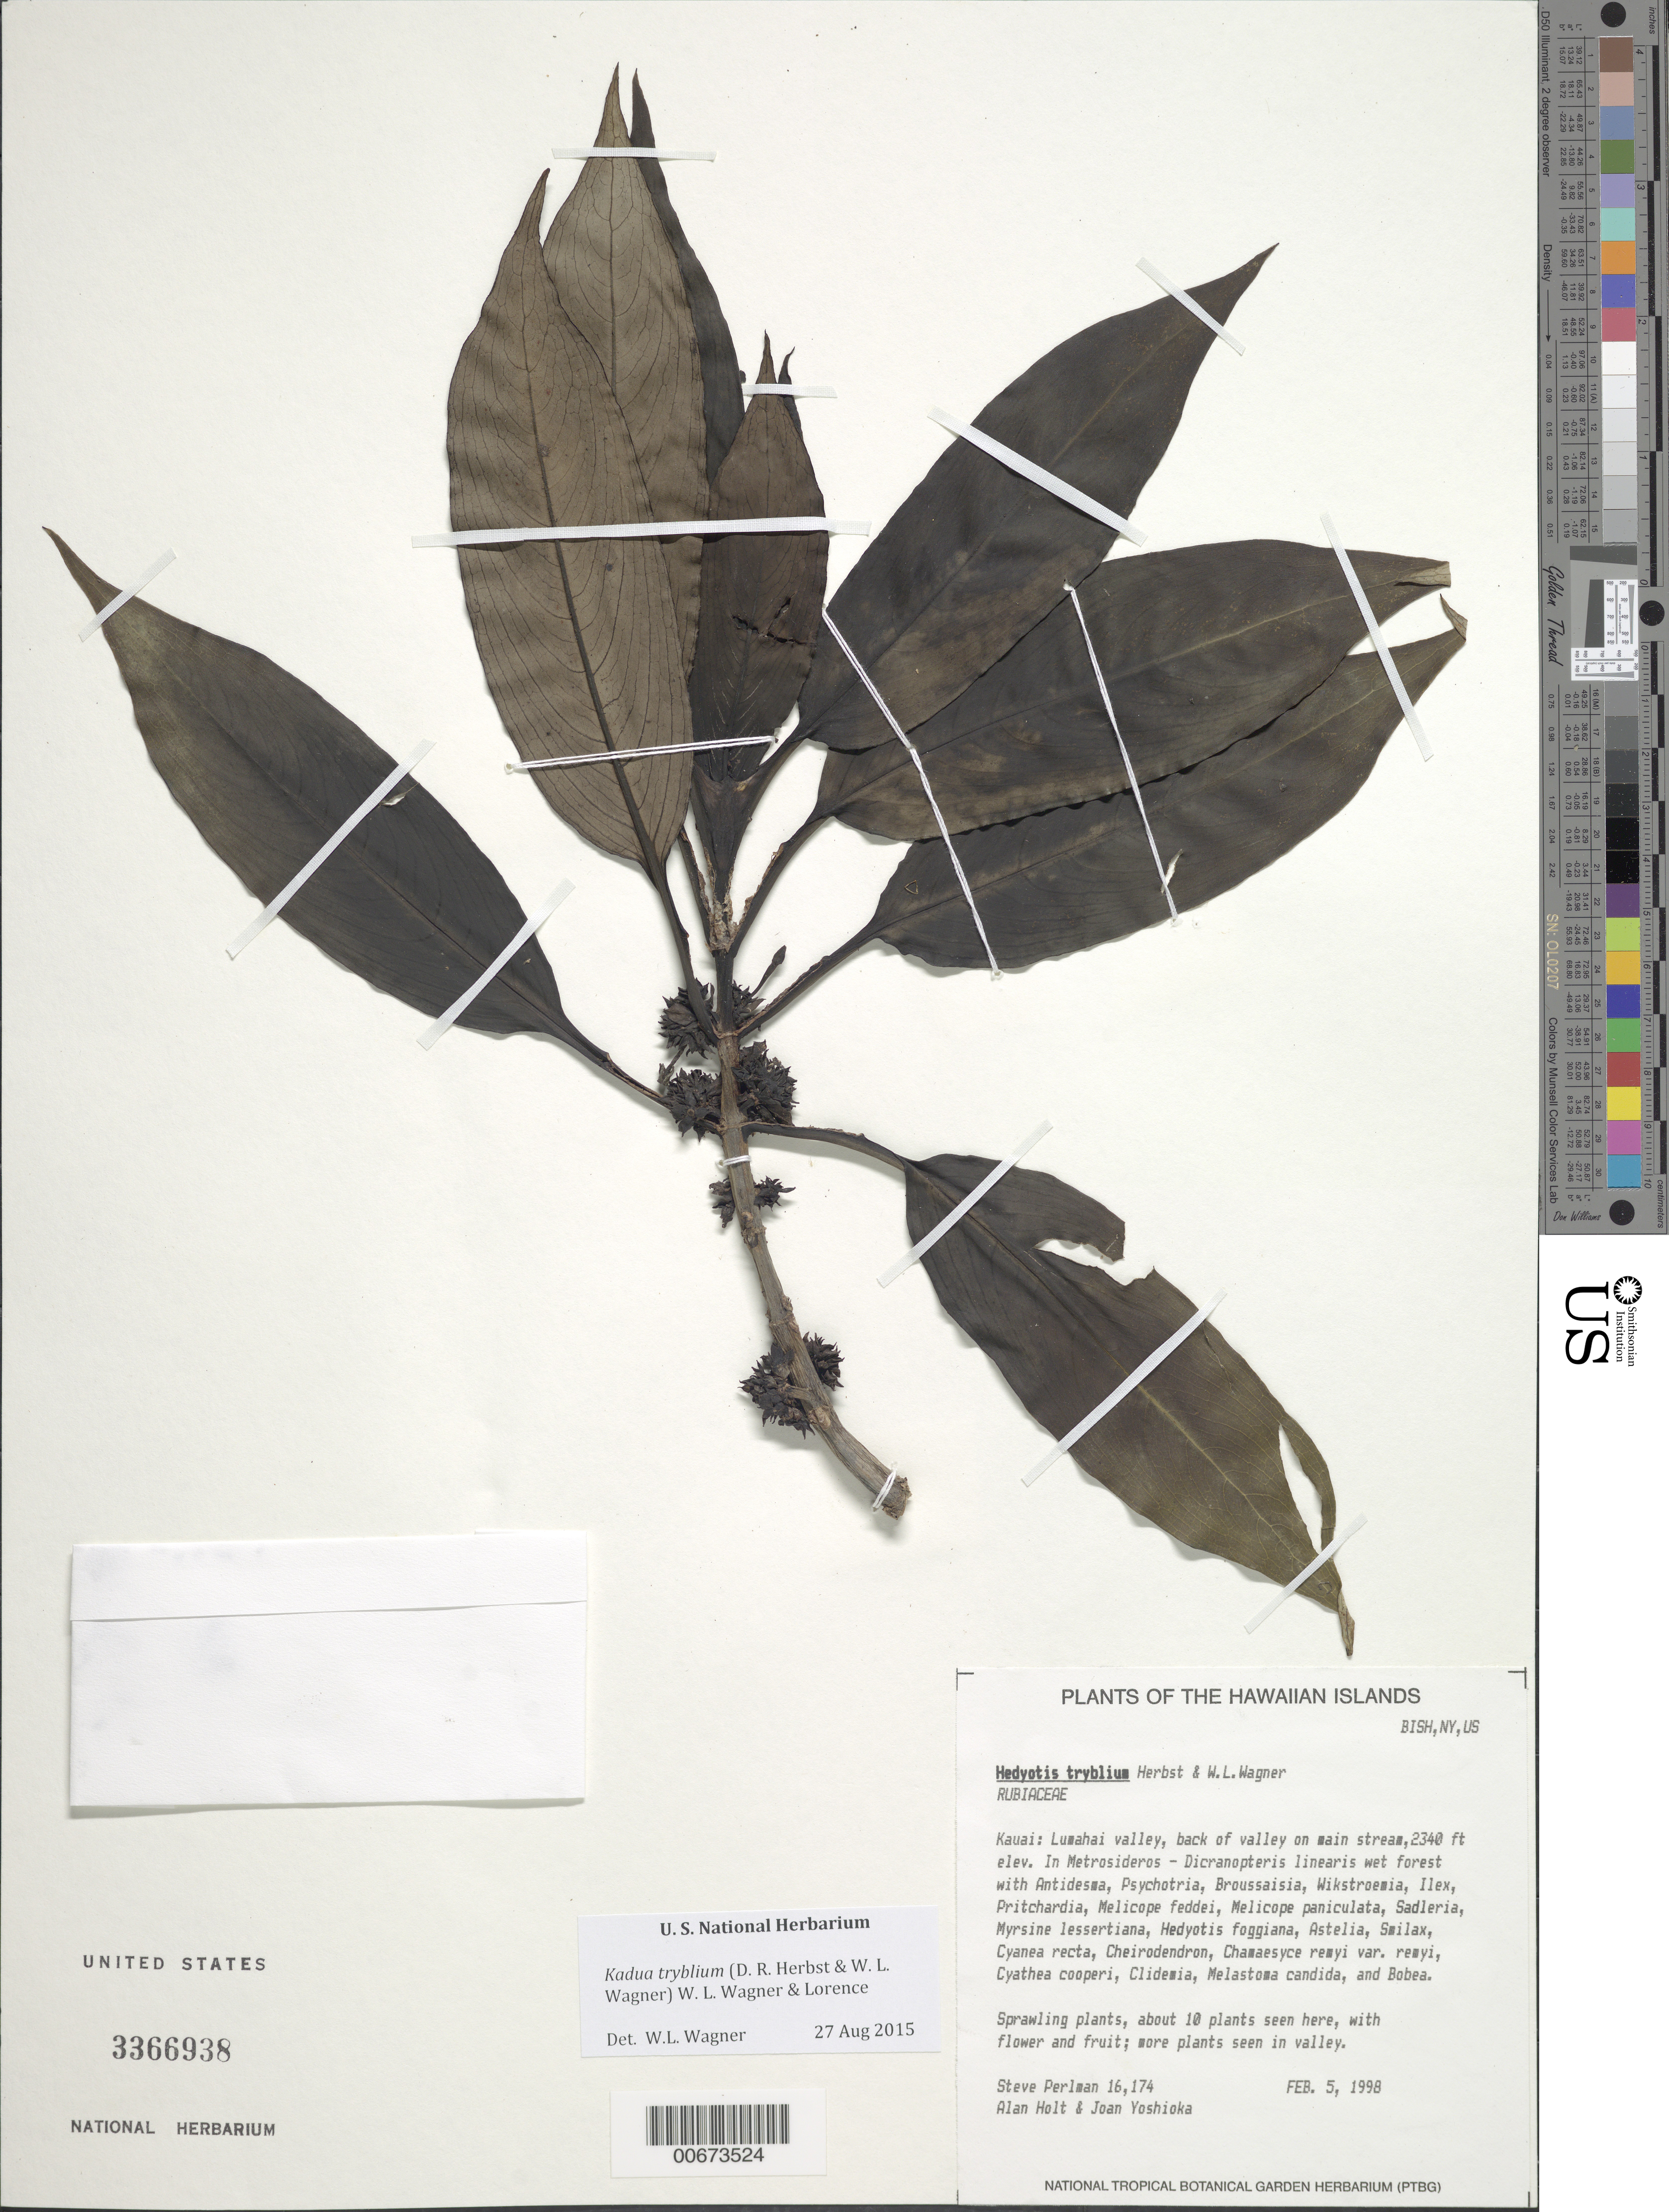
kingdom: Plantae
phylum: Tracheophyta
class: Magnoliopsida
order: Gentianales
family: Rubiaceae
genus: Kadua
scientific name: Kadua tryblium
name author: (D.R. Herbst & W.L. Wagner) W.L. Wagner & Lorence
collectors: S. P. Perlman, A. Holt & J. Yoshioka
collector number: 16174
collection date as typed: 5 Feb 1998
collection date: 1998-02-05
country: United States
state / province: Hawaii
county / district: Kauai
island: Kaua'i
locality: Lumaha'i Valley, back of valley on main stream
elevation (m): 713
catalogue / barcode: US 3366938